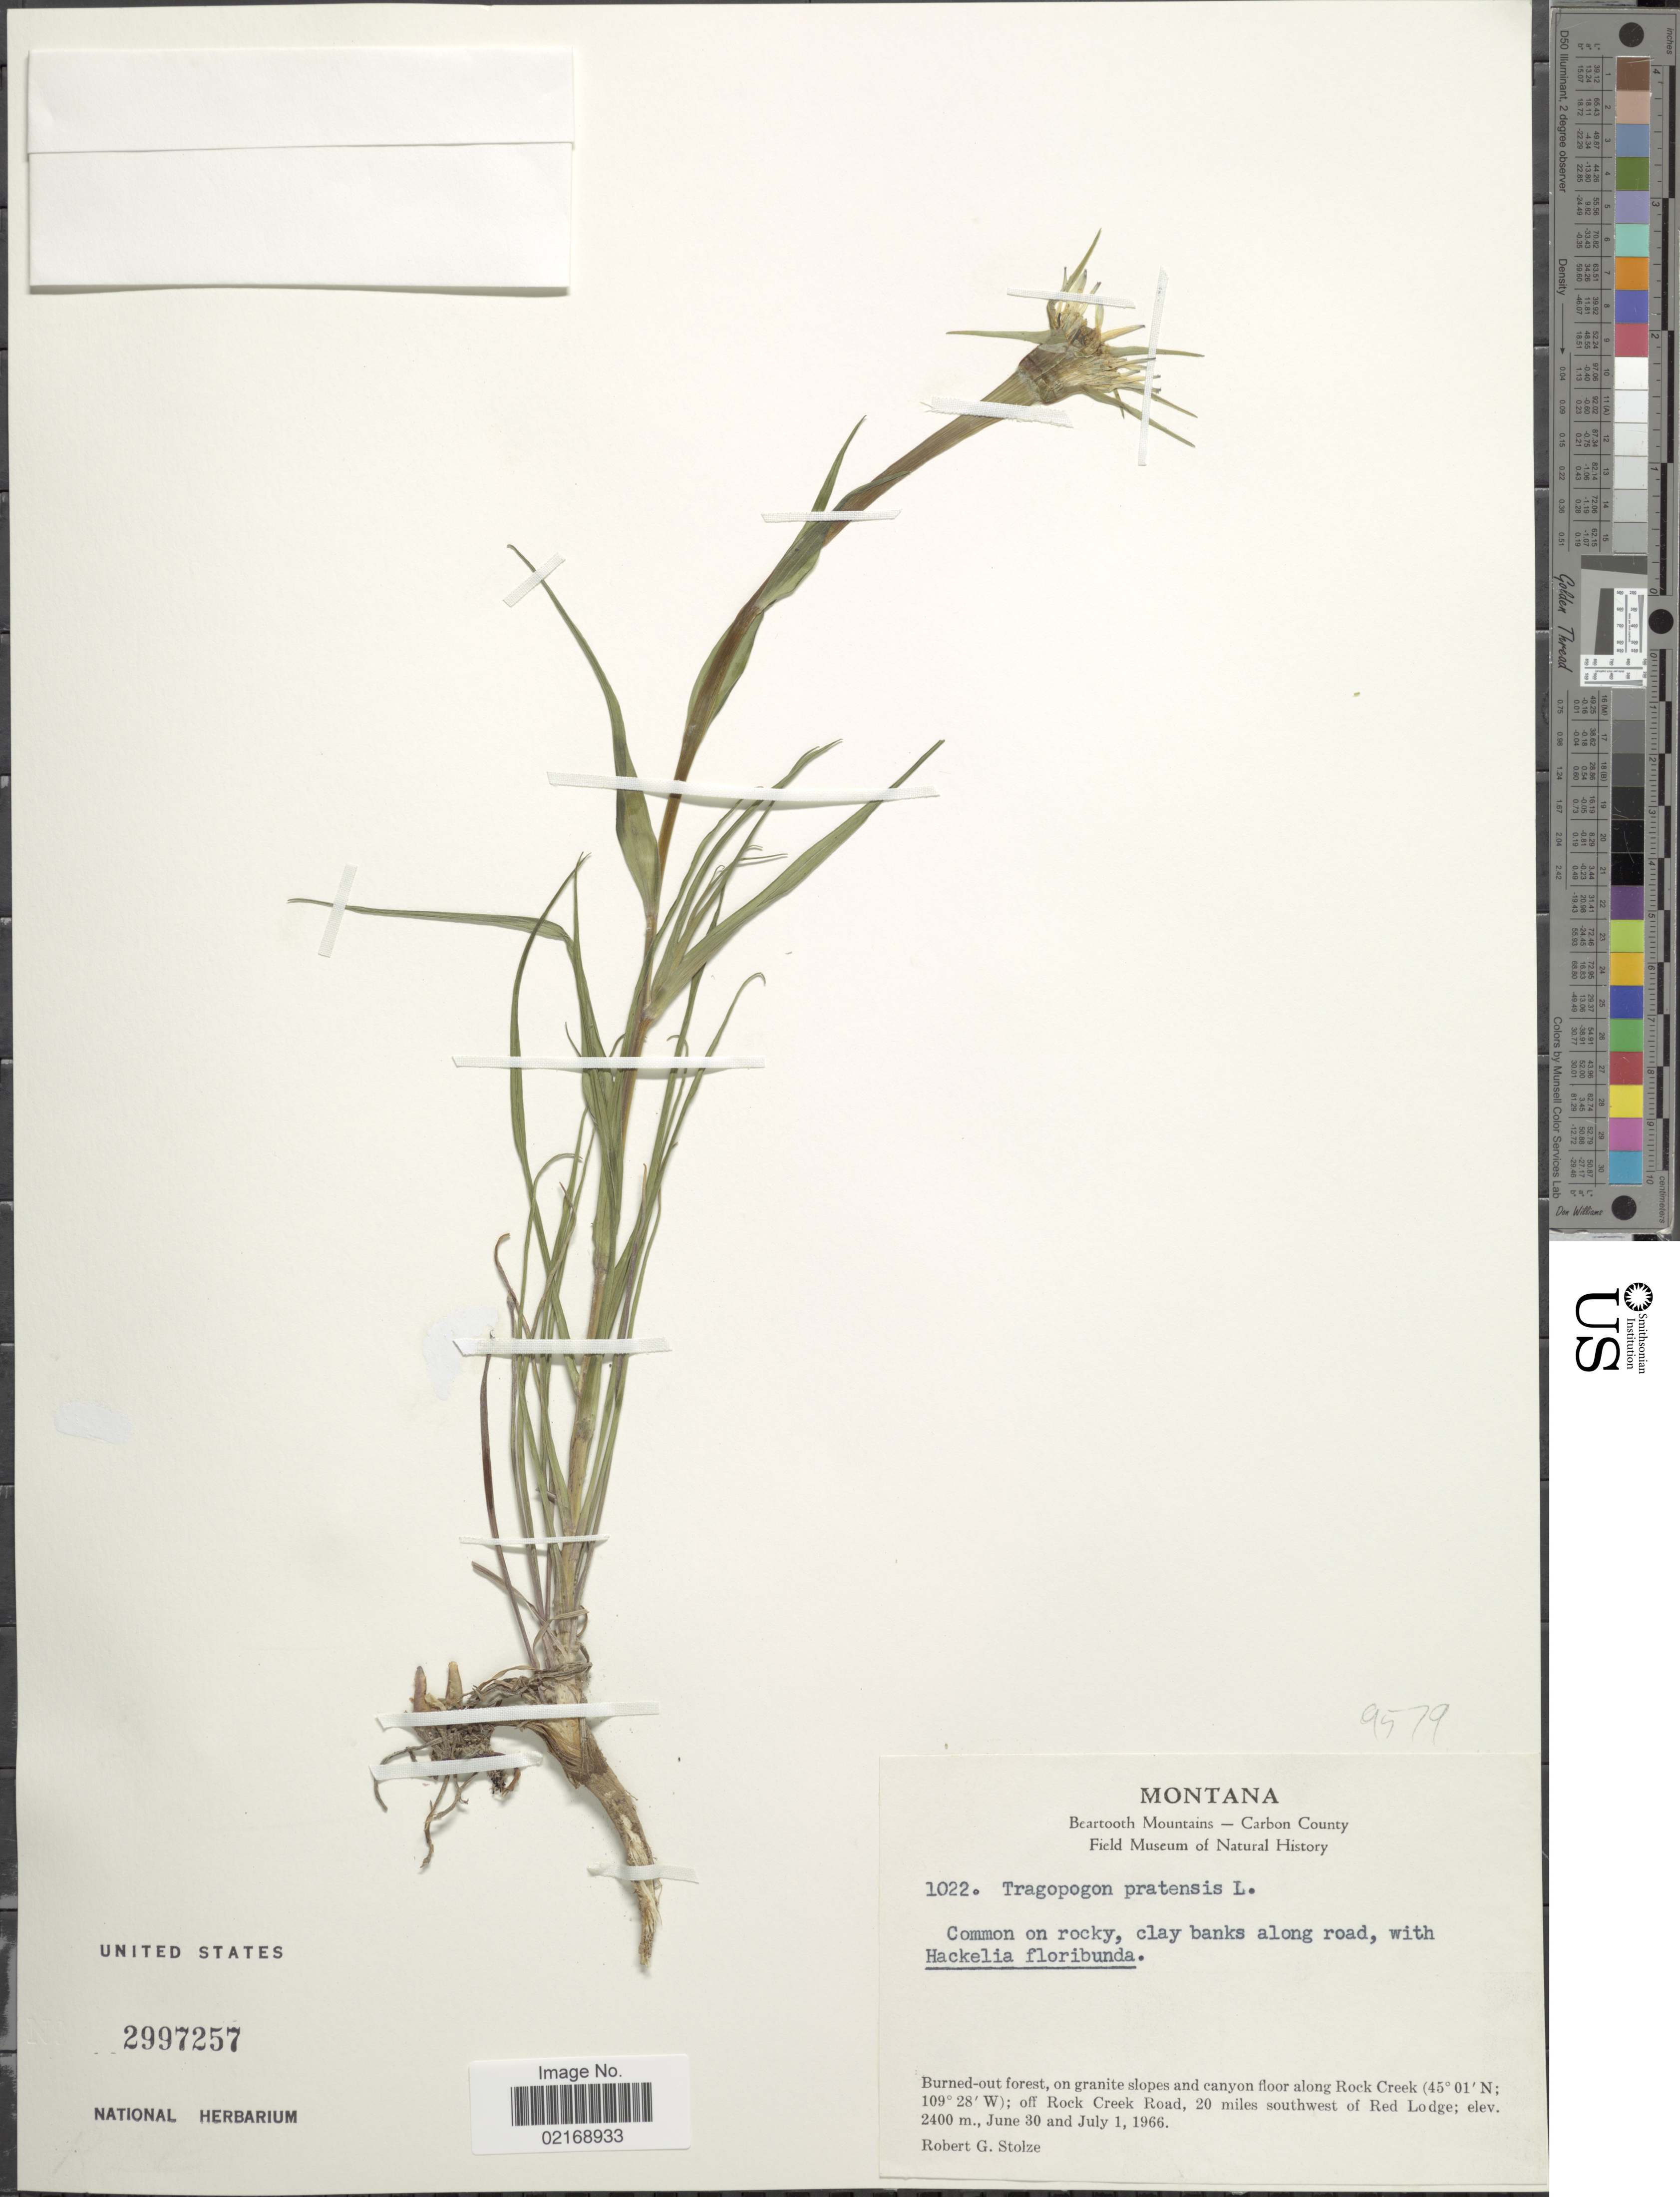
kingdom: Plantae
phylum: Tracheophyta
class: Magnoliopsida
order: Asterales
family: Asteraceae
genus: Tragopogon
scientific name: Tragopogon pratensis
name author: L.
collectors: R. G. Stolze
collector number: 1022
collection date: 1966-06-30/1966-07-01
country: United States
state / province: Montana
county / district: Carbon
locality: Along Rock Creek; off Rock Creek Road, 20 miles southwest of Red Lodge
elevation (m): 2400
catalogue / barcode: US 2997257